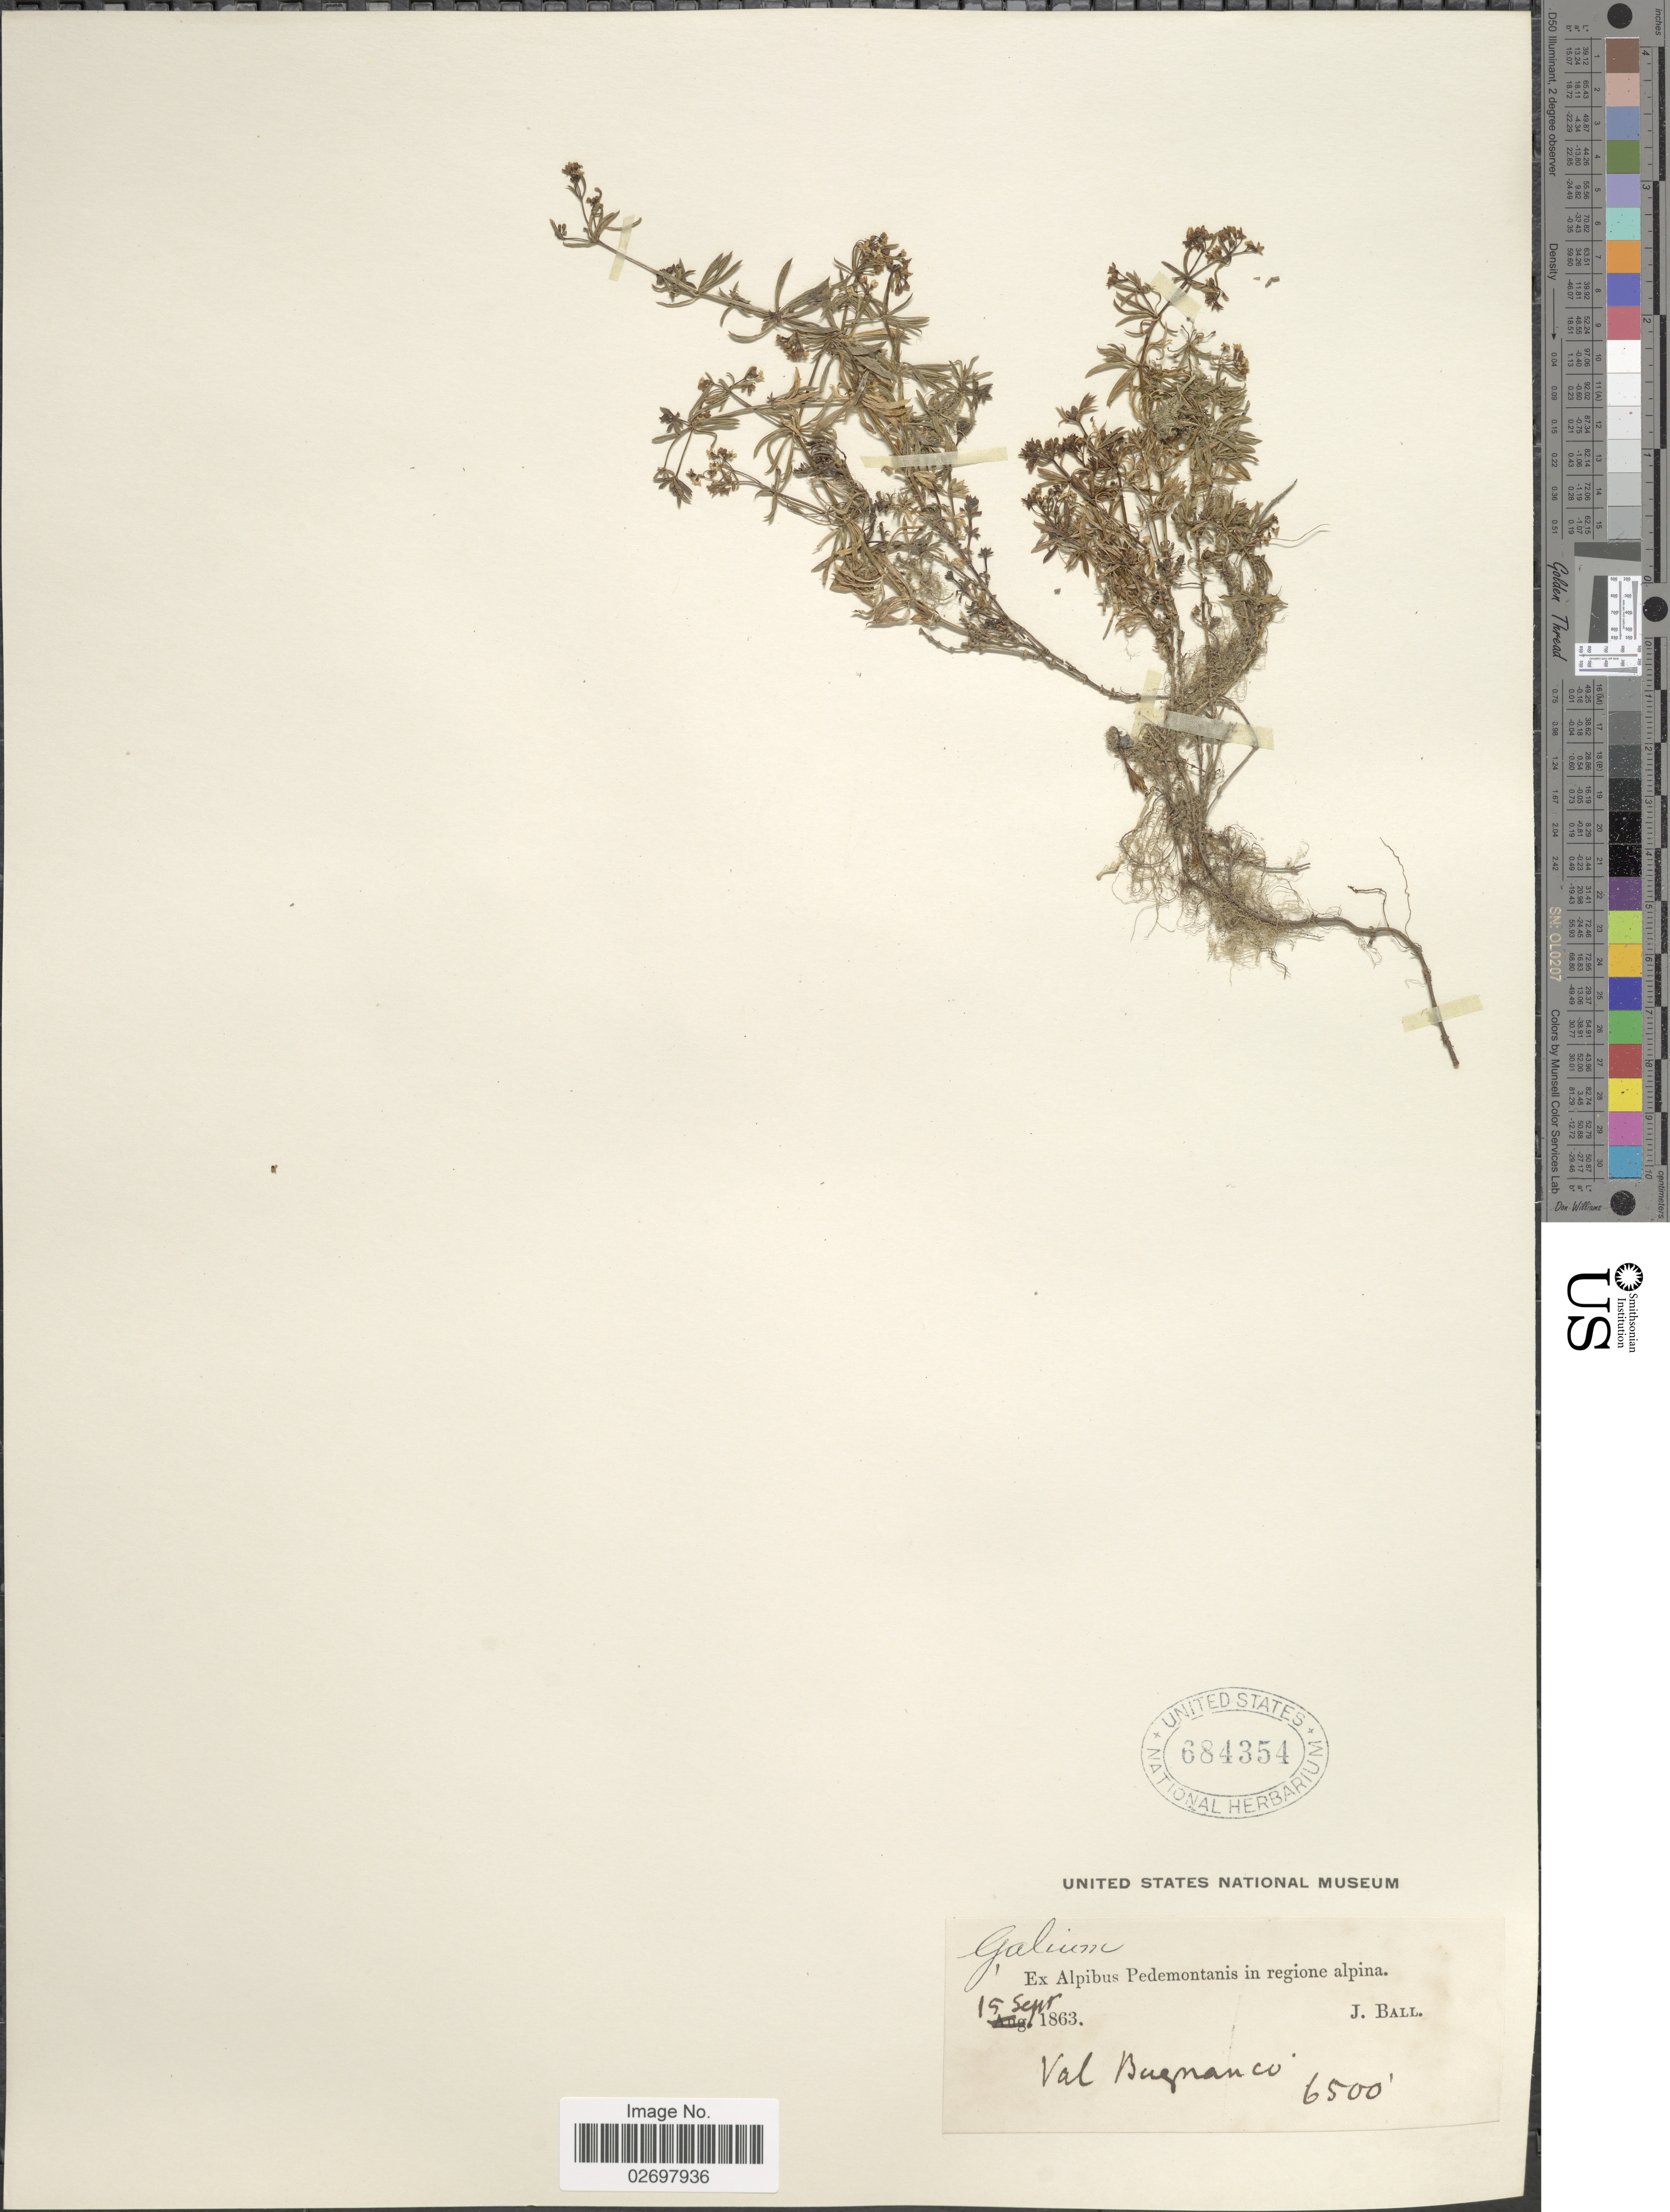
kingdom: Plantae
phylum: Tracheophyta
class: Magnoliopsida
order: Gentianales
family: Rubiaceae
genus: Galium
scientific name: Galium sp.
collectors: J. Ball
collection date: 1863-09-15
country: Italy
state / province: Piedmont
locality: Ex Alpibus Pedemontanis in regione alpina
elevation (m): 1981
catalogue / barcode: US 684354